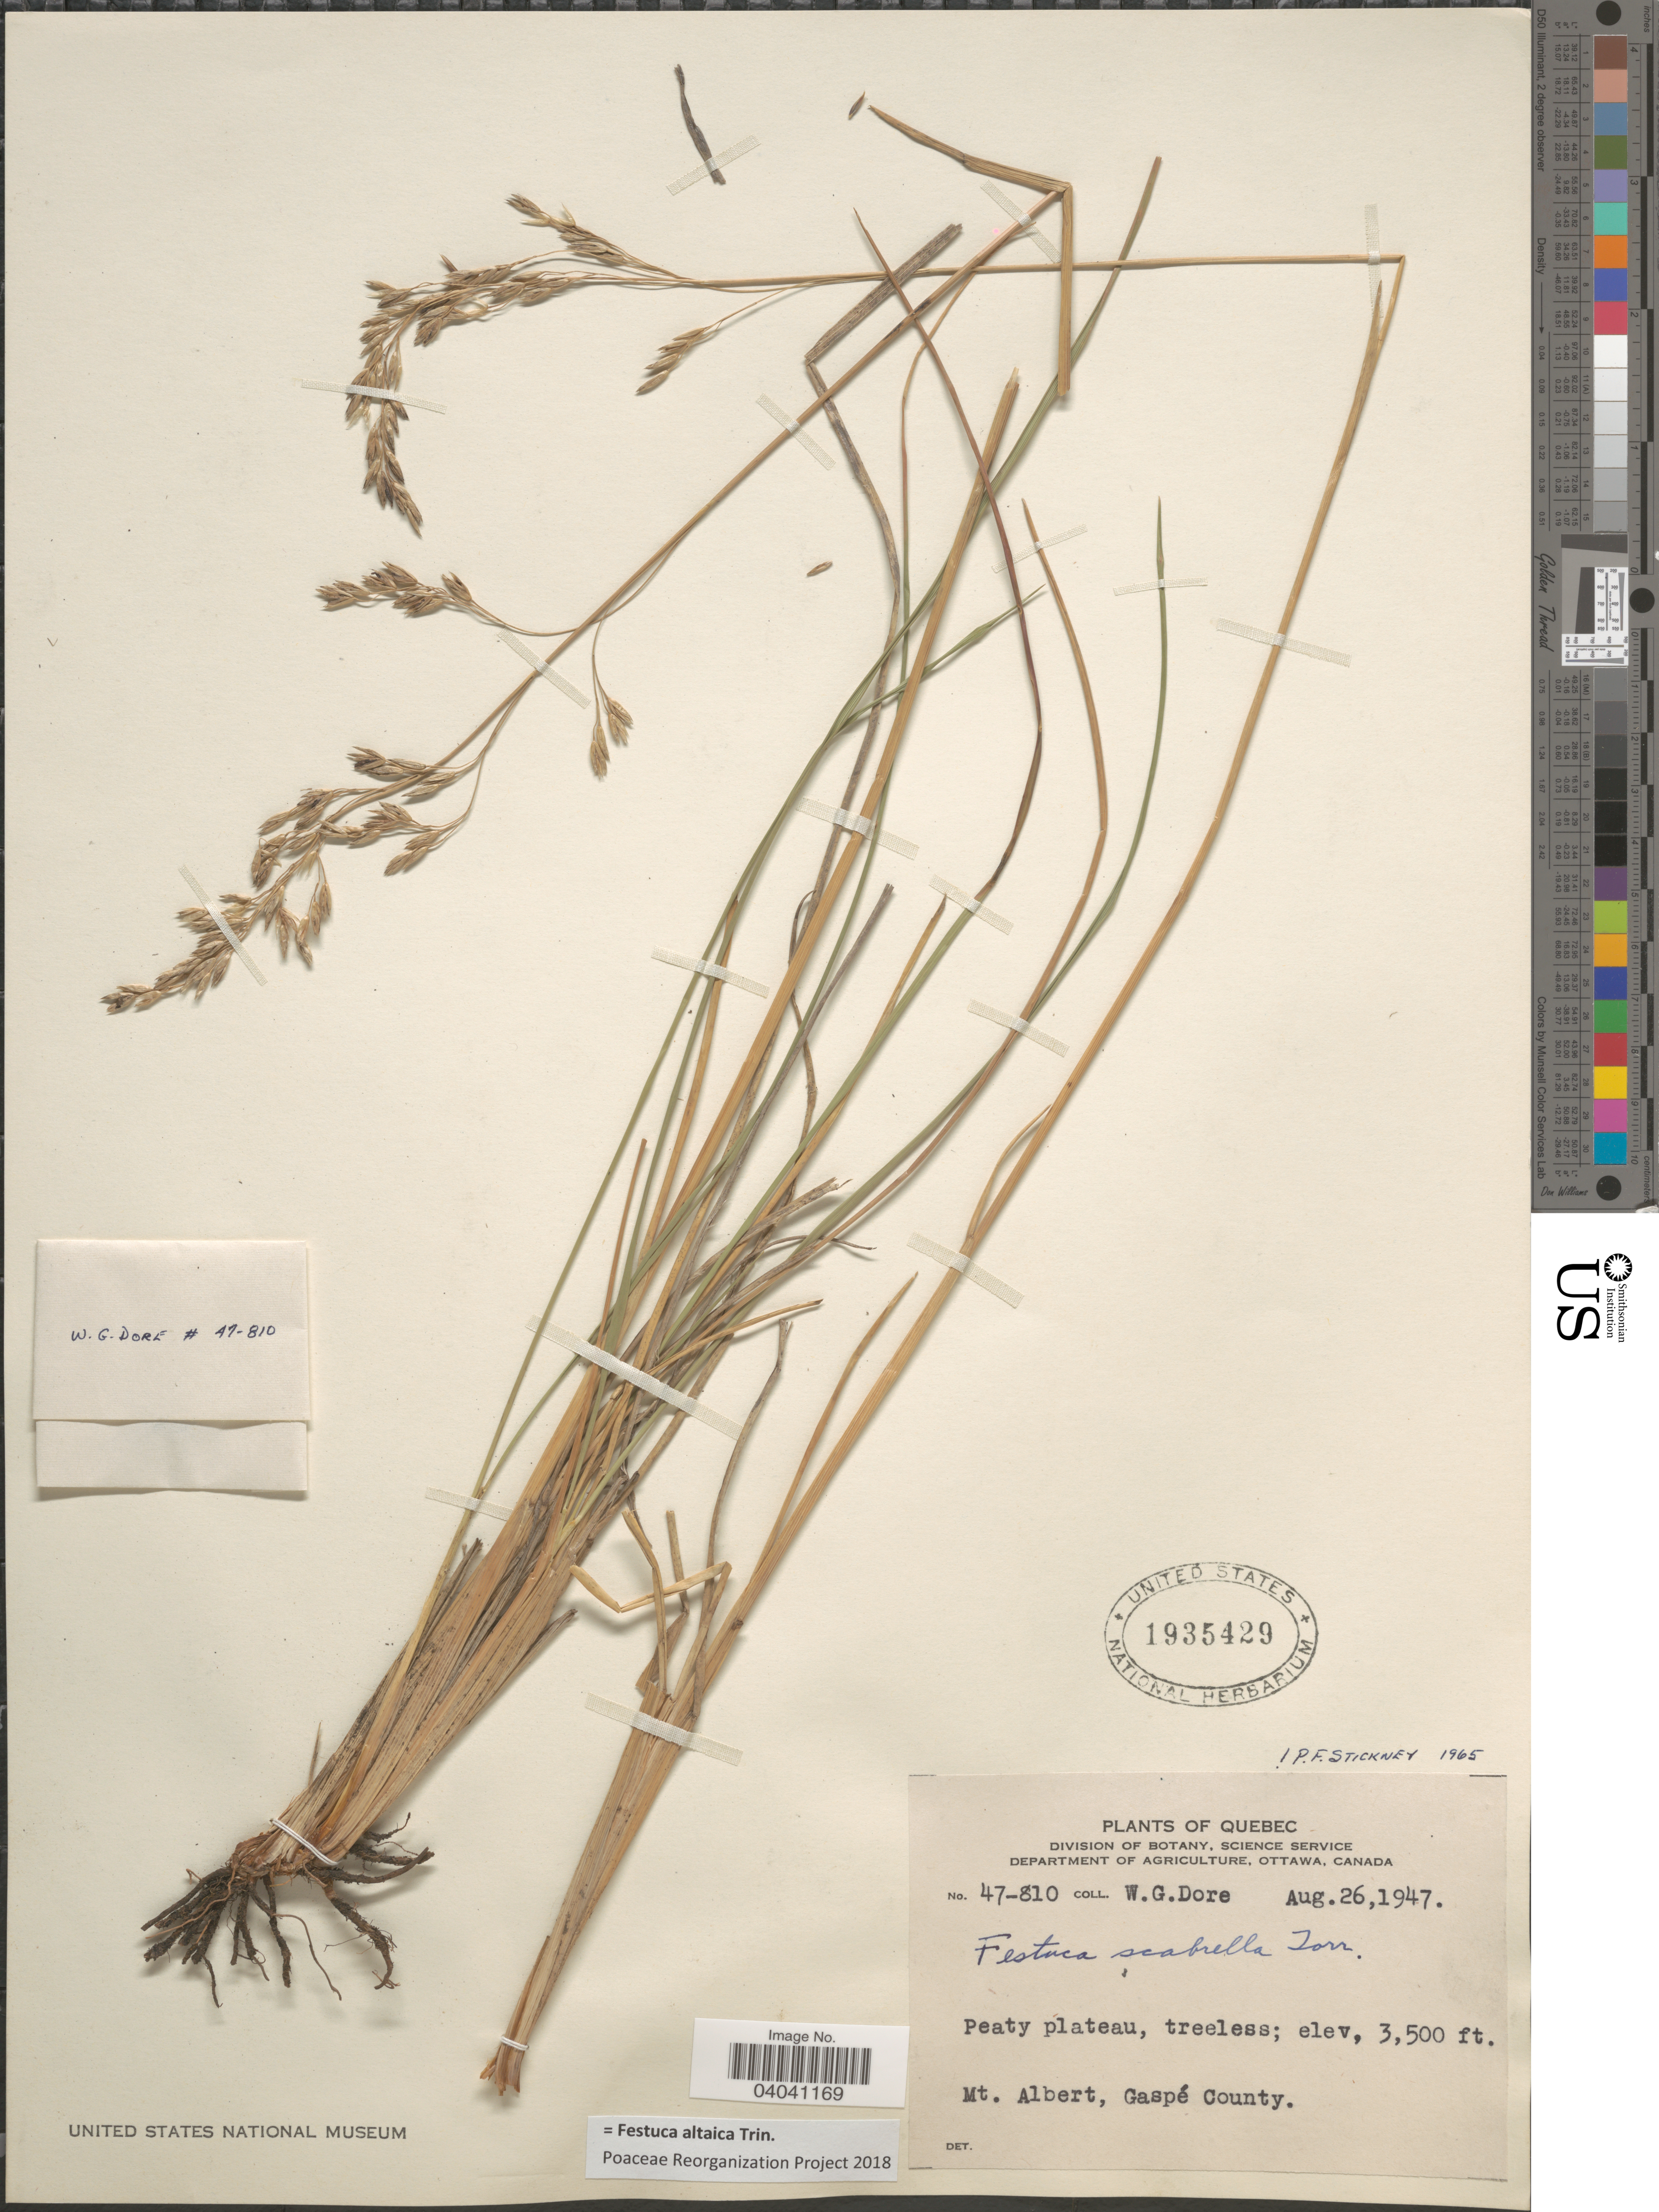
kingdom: Plantae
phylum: Tracheophyta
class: Liliopsida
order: Poales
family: Poaceae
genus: Festuca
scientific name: Festuca altaica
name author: Trin.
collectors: W. Dore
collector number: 47-810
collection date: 1947-08-26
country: Canada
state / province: Quebec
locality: Peaty plateau. Mt. Albert, Gaspé County.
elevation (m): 1067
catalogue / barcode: US 1935429